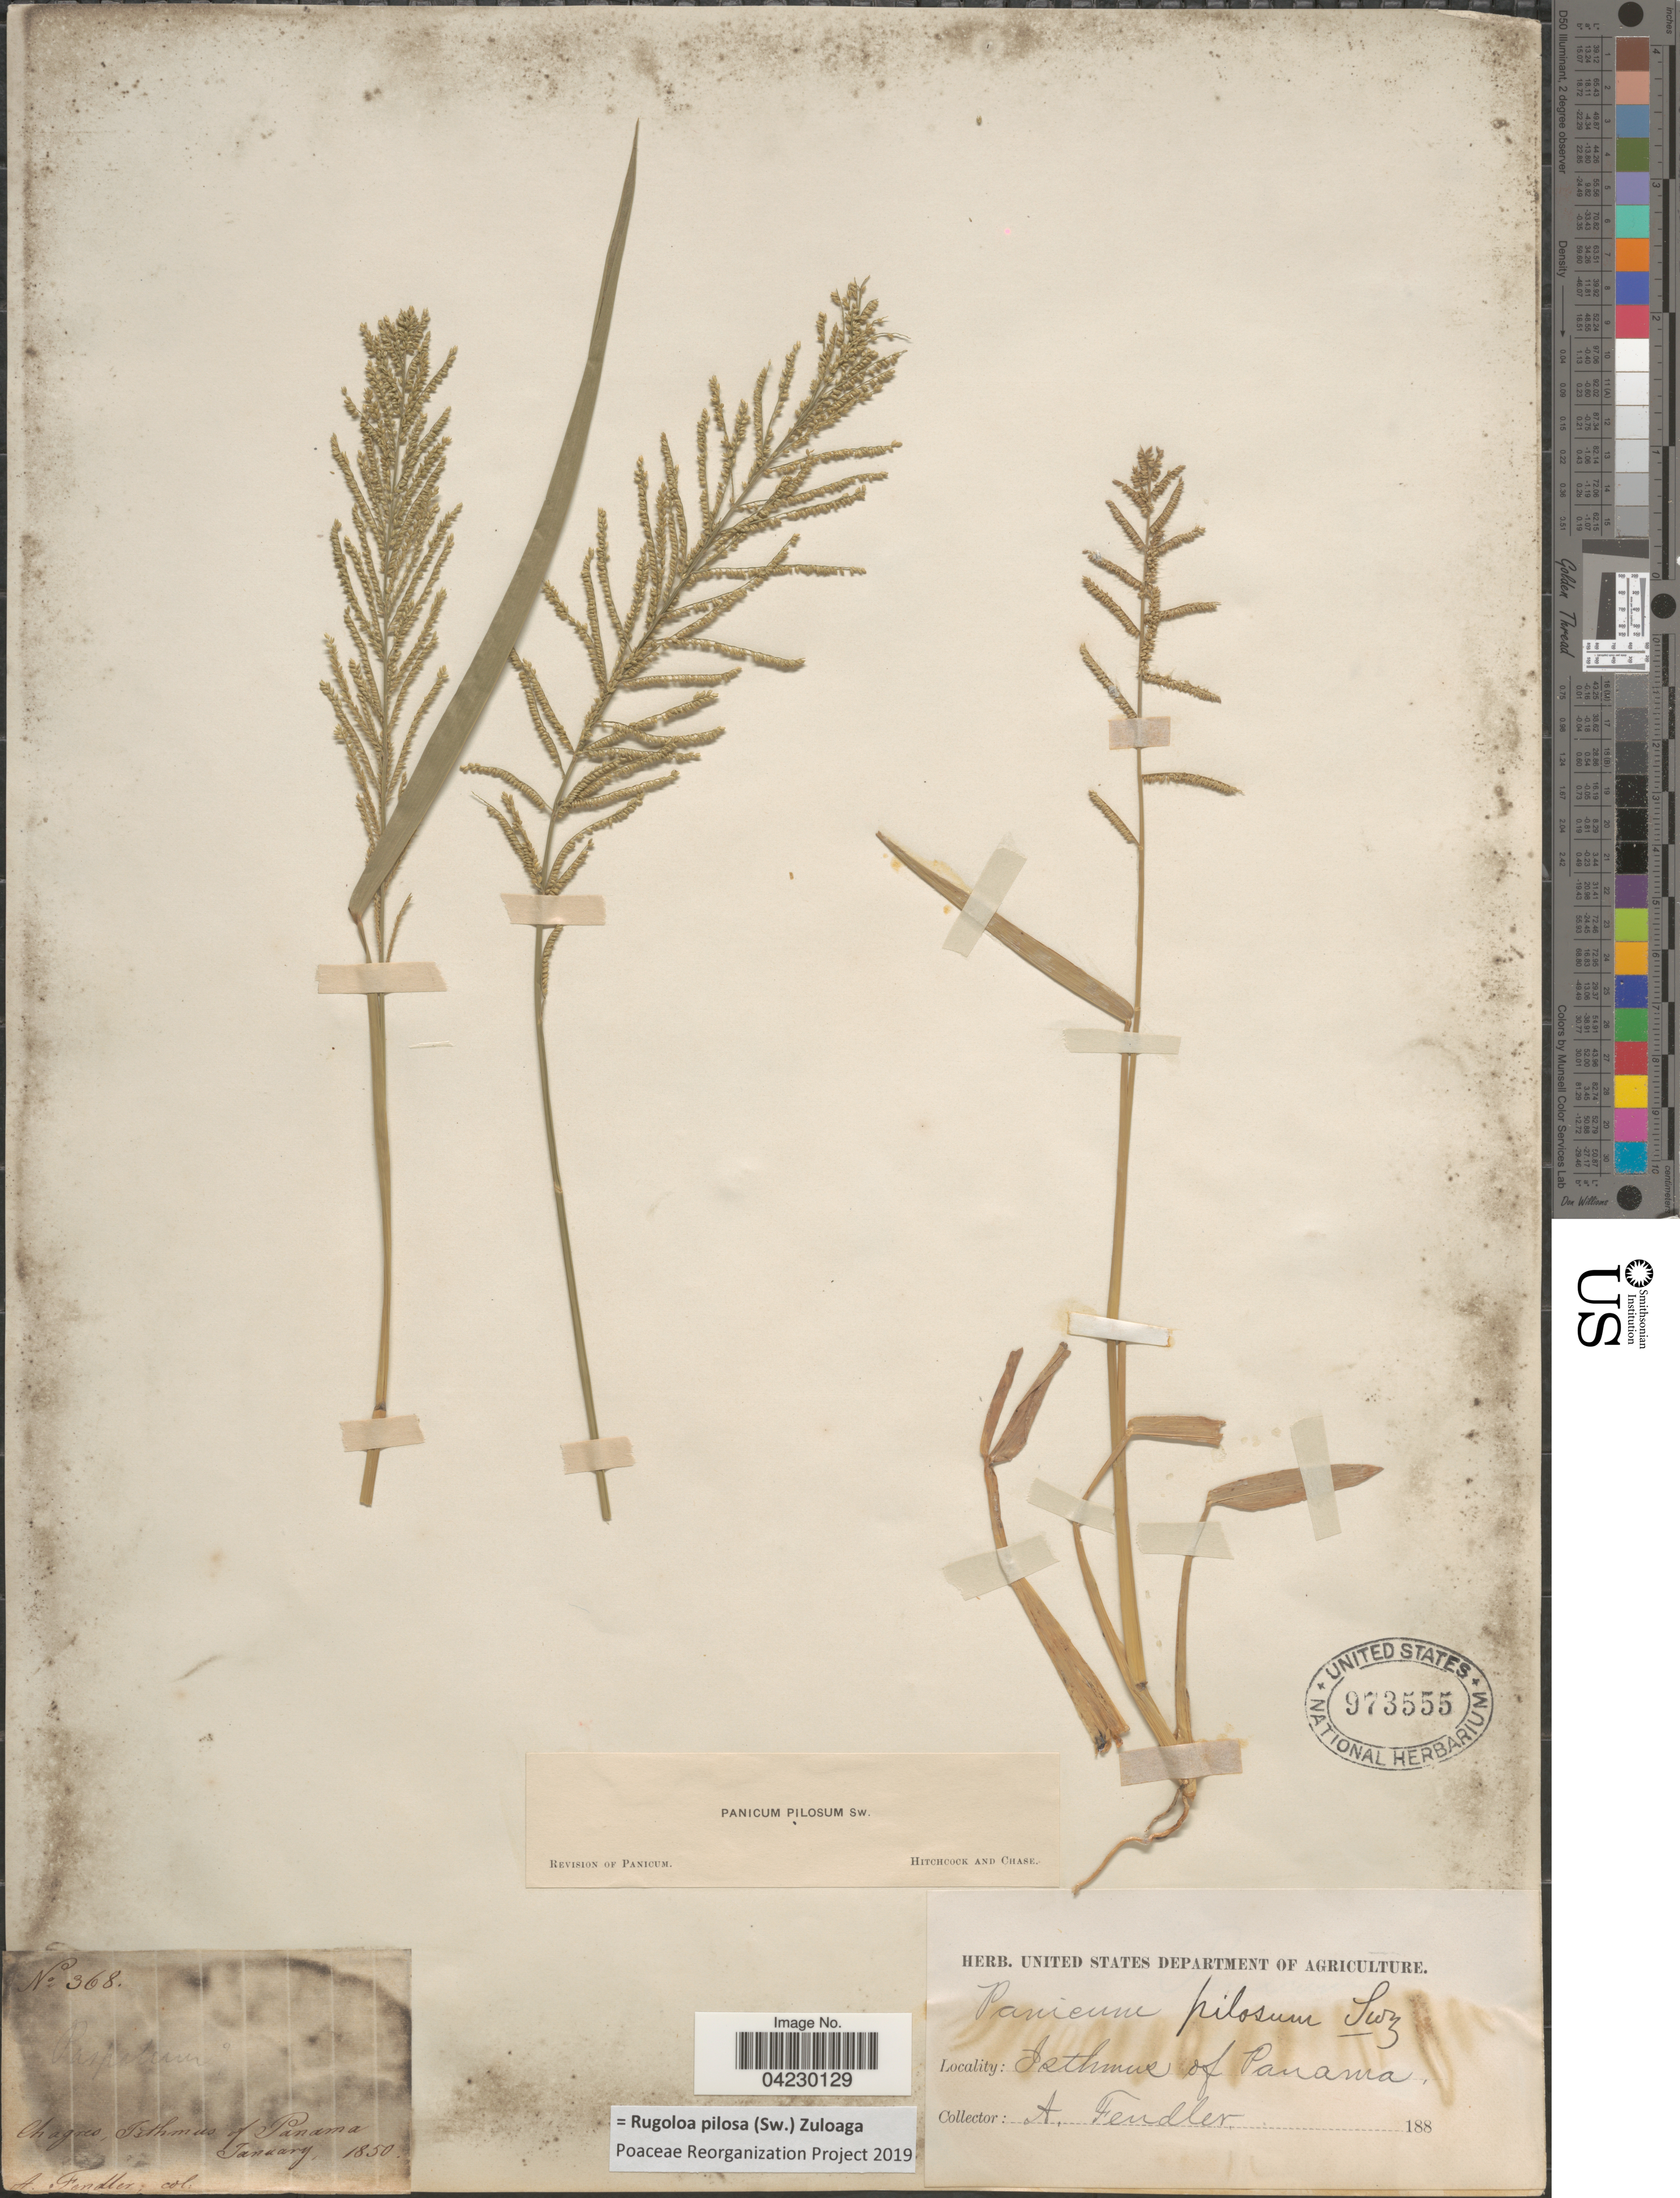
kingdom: Plantae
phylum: Tracheophyta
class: Liliopsida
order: Poales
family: Poaceae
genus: Rugoloa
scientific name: Rugoloa pilosa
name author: (Sw.) Zuloaga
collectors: A. Fendler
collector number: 368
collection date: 1850-01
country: Panama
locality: Chagres, Isthmus of Panama.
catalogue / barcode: US 973555